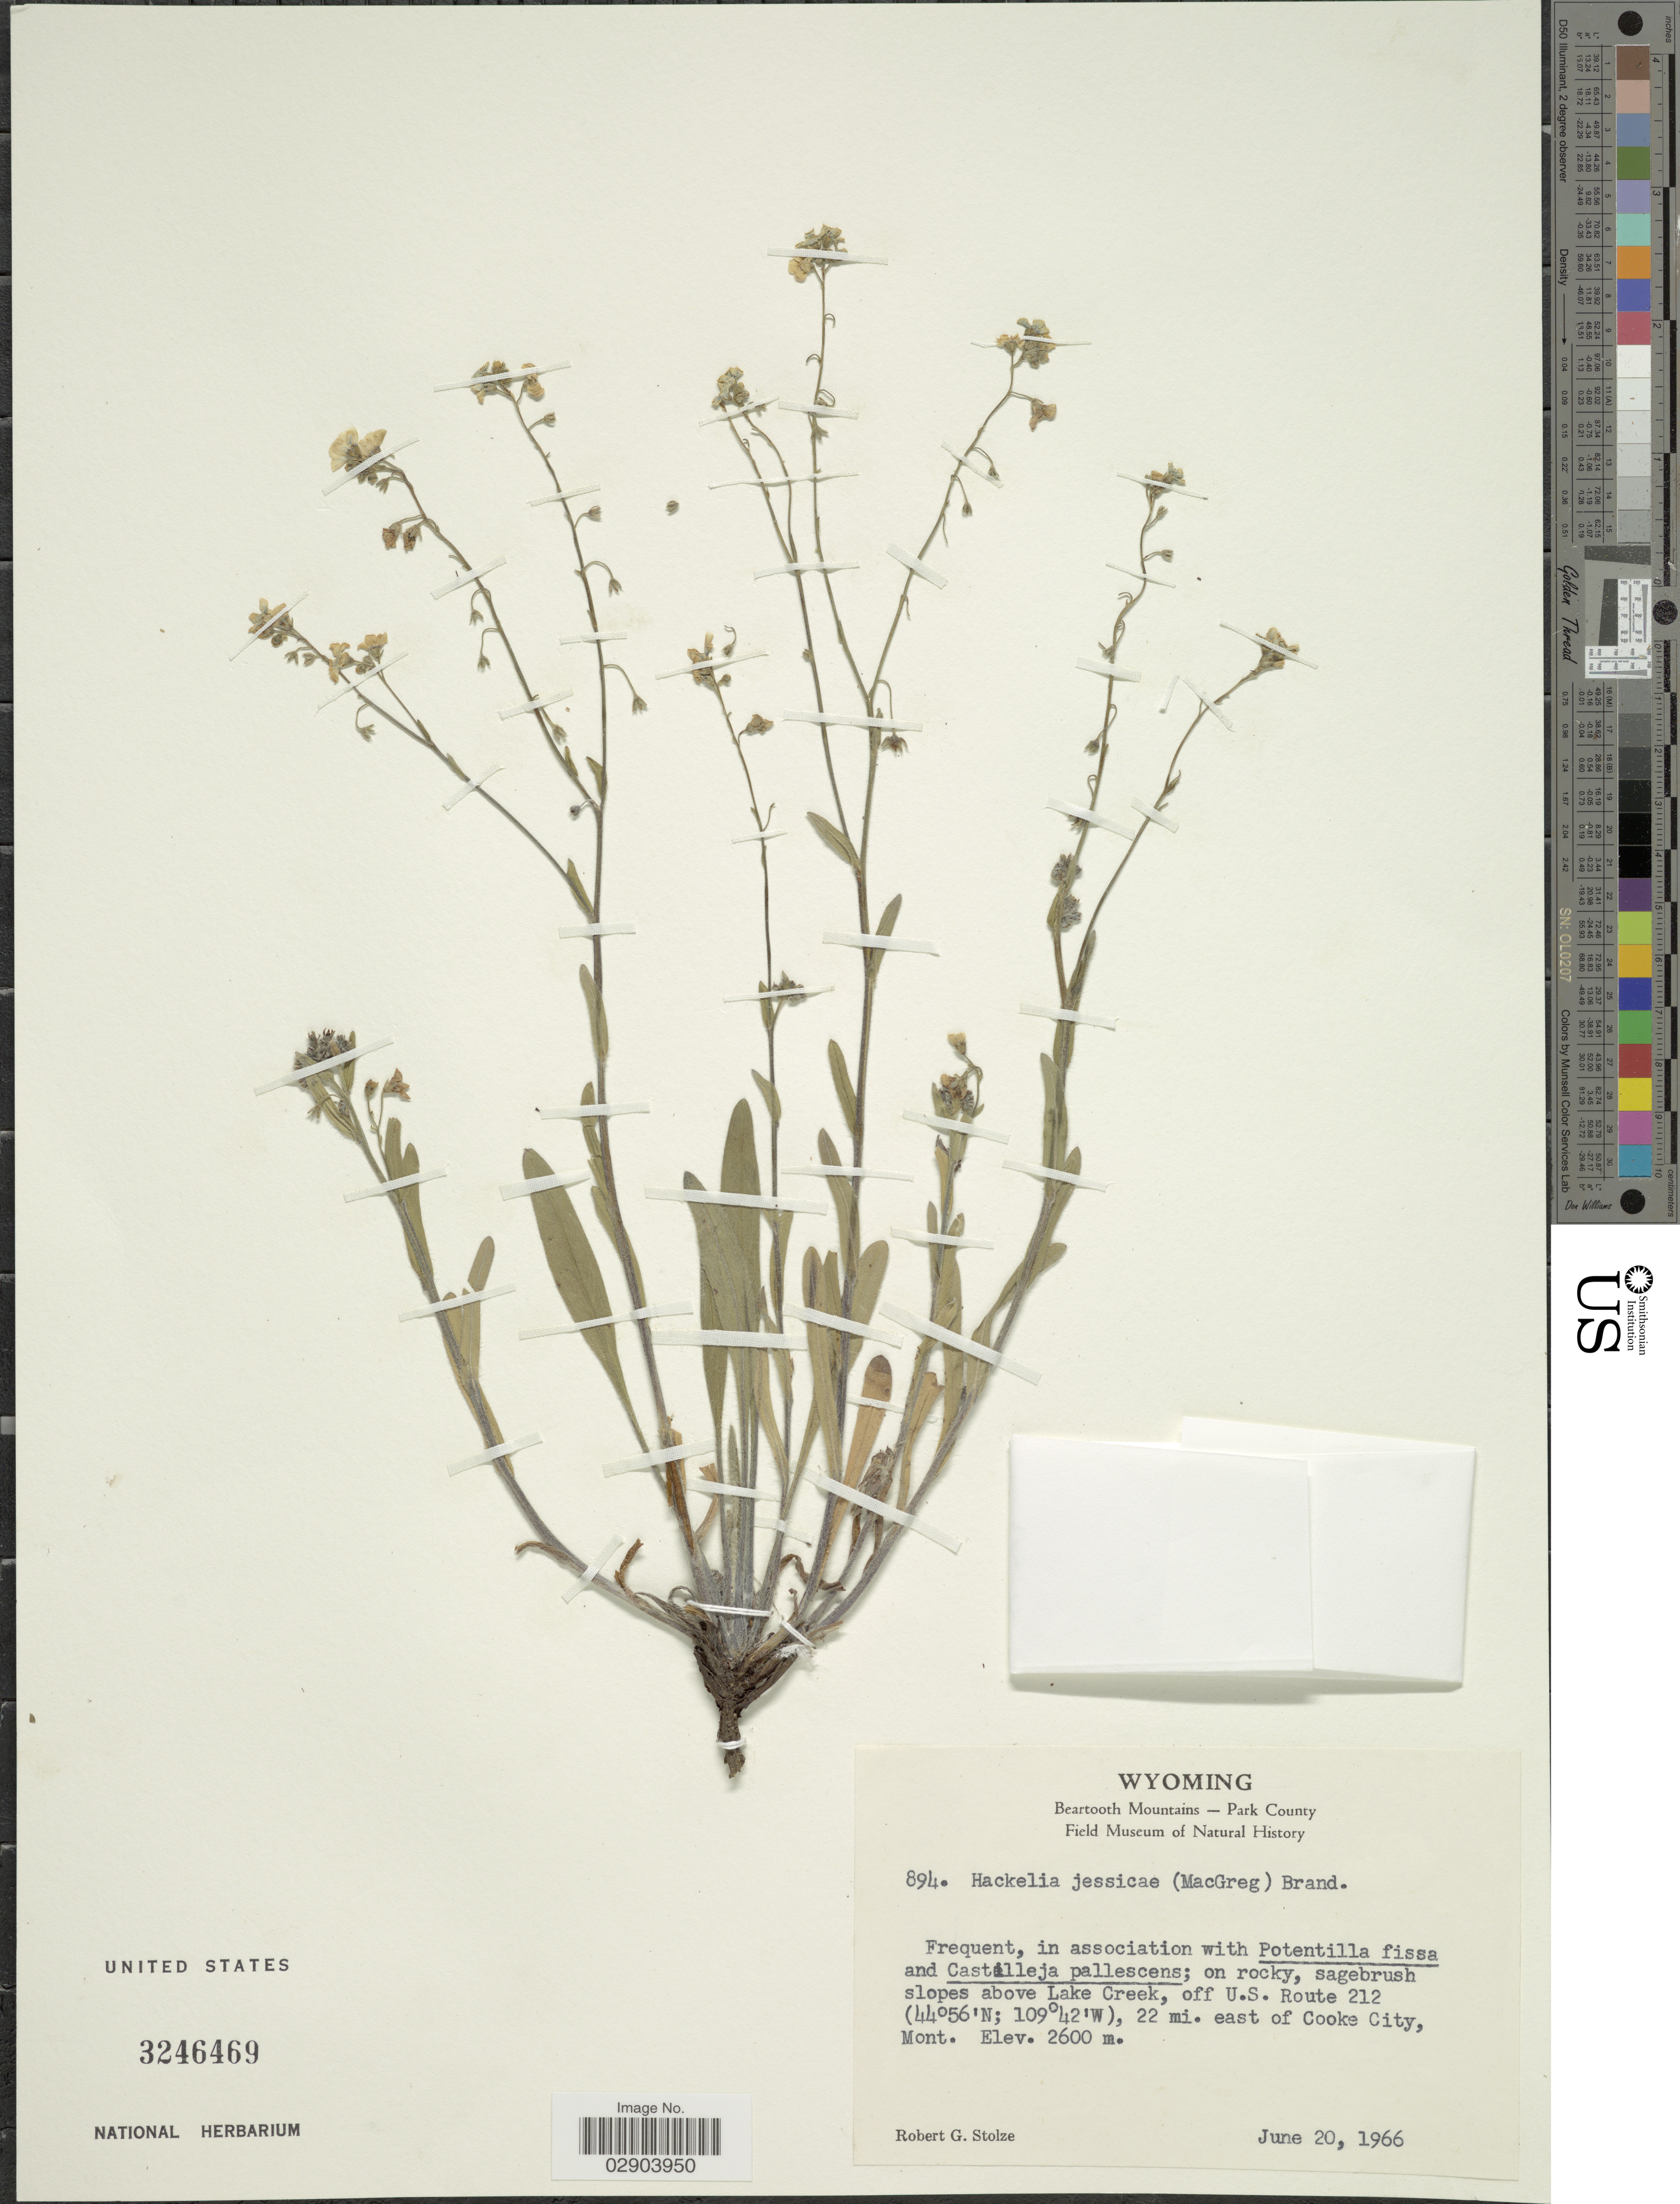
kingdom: Plantae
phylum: Tracheophyta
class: Magnoliopsida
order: Boraginales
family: Boraginaceae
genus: Hackelia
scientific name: Hackelia micrantha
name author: (Eastw.) J.L. Gentry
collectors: R. G. Stolze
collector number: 894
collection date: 1966-06-20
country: United States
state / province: Montana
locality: Wyoming. Beartooth Mountains - Park County. On rocky, sagebrush slopes above Lake Creek, off U. S. Route 212, 22 mi. east of Cooke City, Mont.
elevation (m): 2600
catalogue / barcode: US 3246469